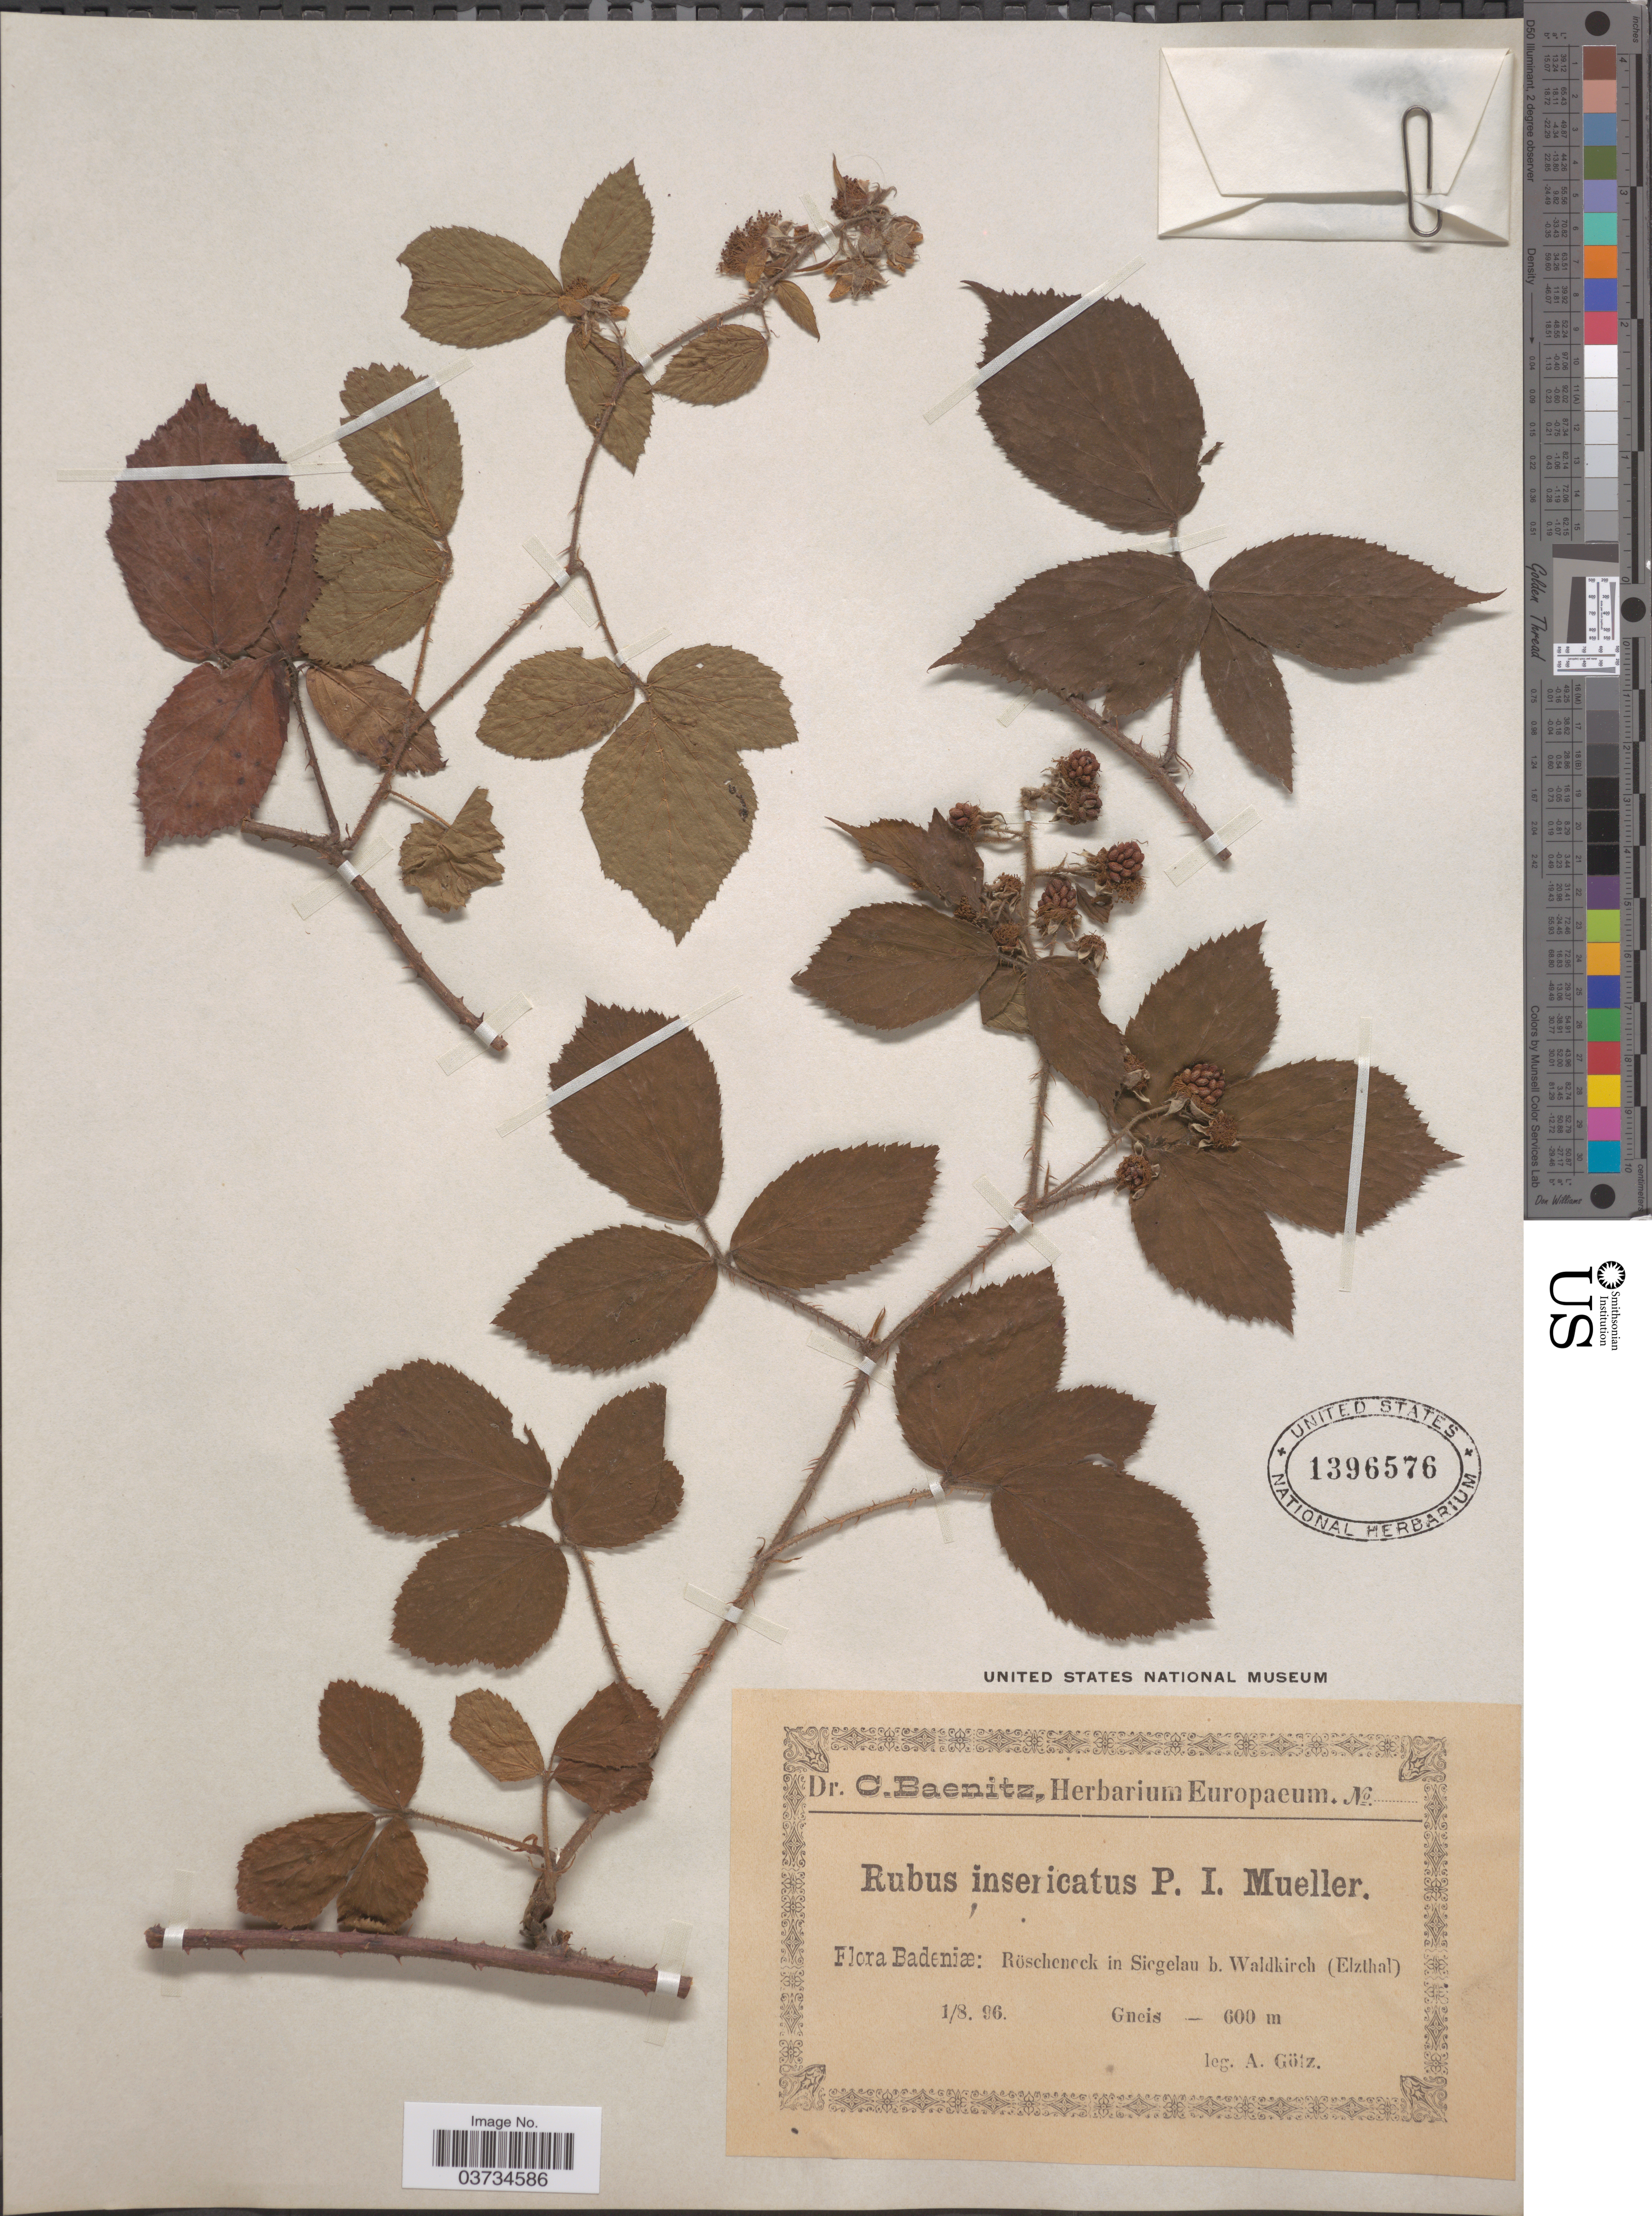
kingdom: Plantae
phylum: Tracheophyta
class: Magnoliopsida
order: Rosales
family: Rosaceae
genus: Rubus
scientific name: Rubus insericatus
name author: P.J. Müll. & Wirtg.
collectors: A. Götz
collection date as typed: Transcribed d/m/y: 1/8/96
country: Germany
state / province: Baden-Württemberg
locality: Badeniæ: Röscheneck in Siegelau b. Waldkirch (Elzthal).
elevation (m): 600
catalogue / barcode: US 1396576